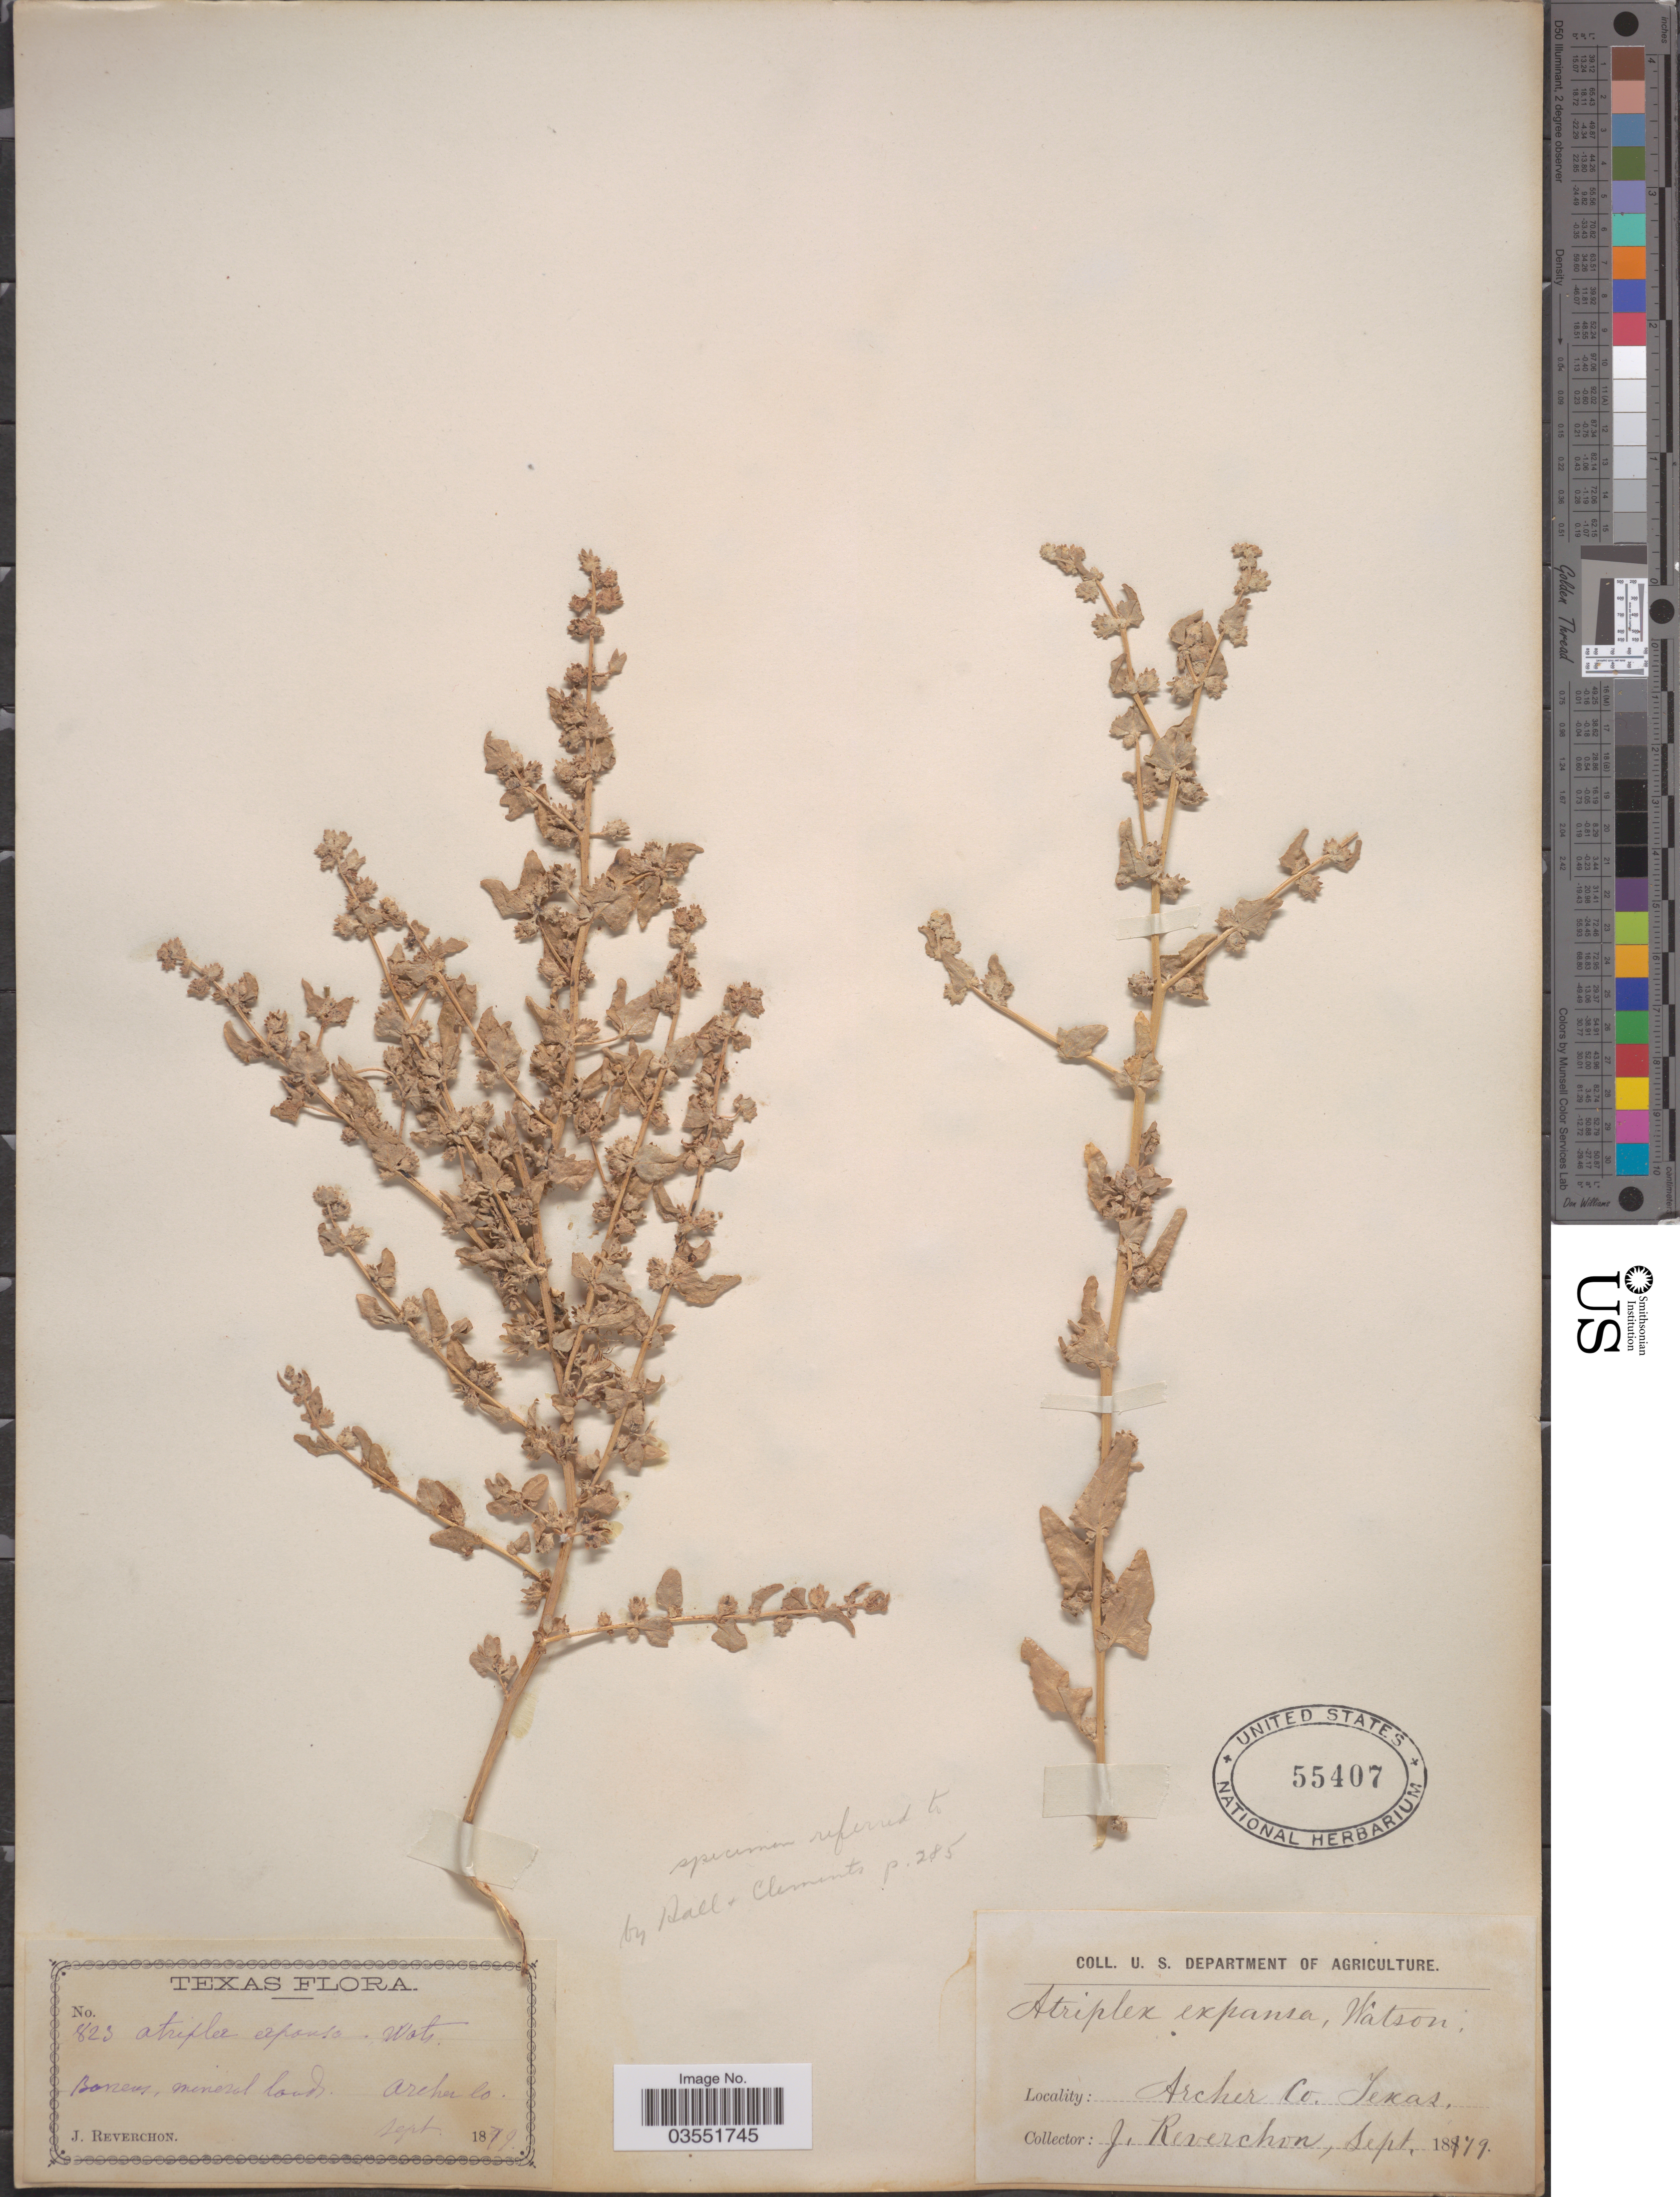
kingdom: Plantae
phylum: Tracheophyta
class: Magnoliopsida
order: Caryophyllales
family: Amaranthaceae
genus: Atriplex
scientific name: Atriplex expansa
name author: S. Watson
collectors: J. Reverchon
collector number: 823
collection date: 1879-09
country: United States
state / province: Texas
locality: Archer Co.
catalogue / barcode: US 55407